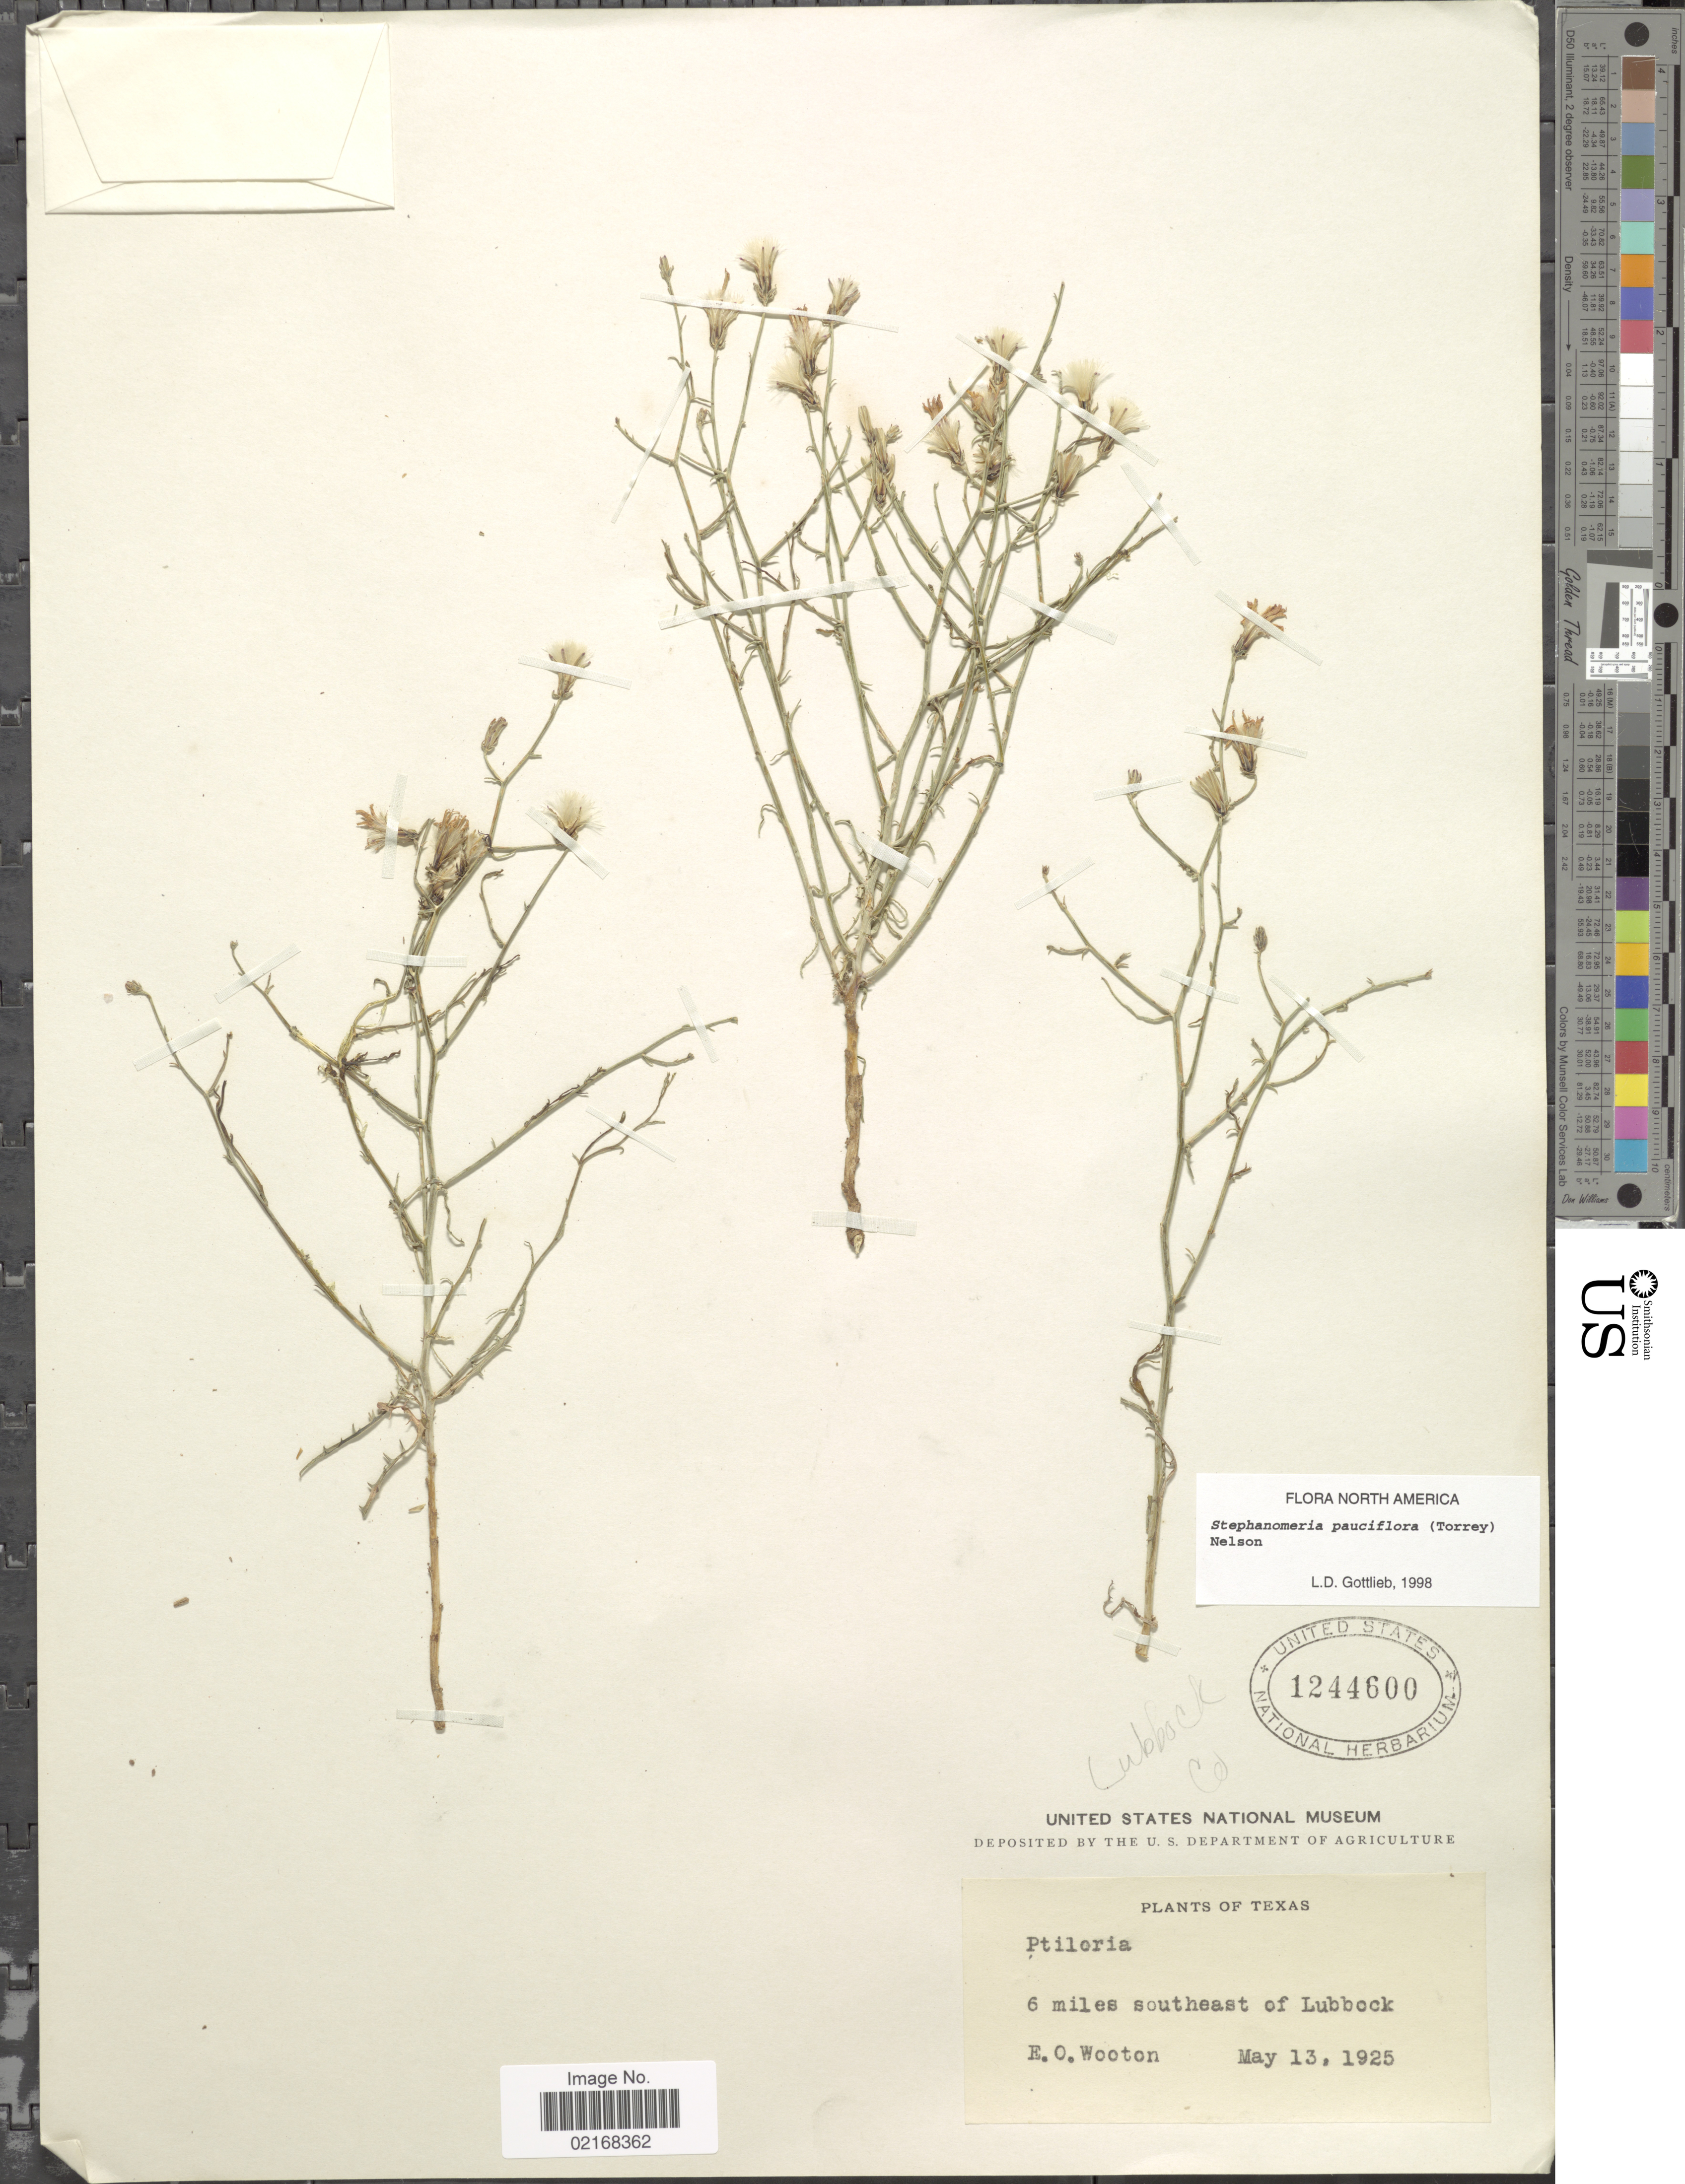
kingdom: Plantae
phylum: Tracheophyta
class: Magnoliopsida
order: Asterales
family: Asteraceae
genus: Stephanomeria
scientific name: Stephanomeria pauciflora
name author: (Torr.) A. Nelson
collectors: E. O. Wooton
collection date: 1925-05-13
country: United States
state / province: Texas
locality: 6 miles southeast of Lubbock. Lubbock Co.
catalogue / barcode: US 1244600